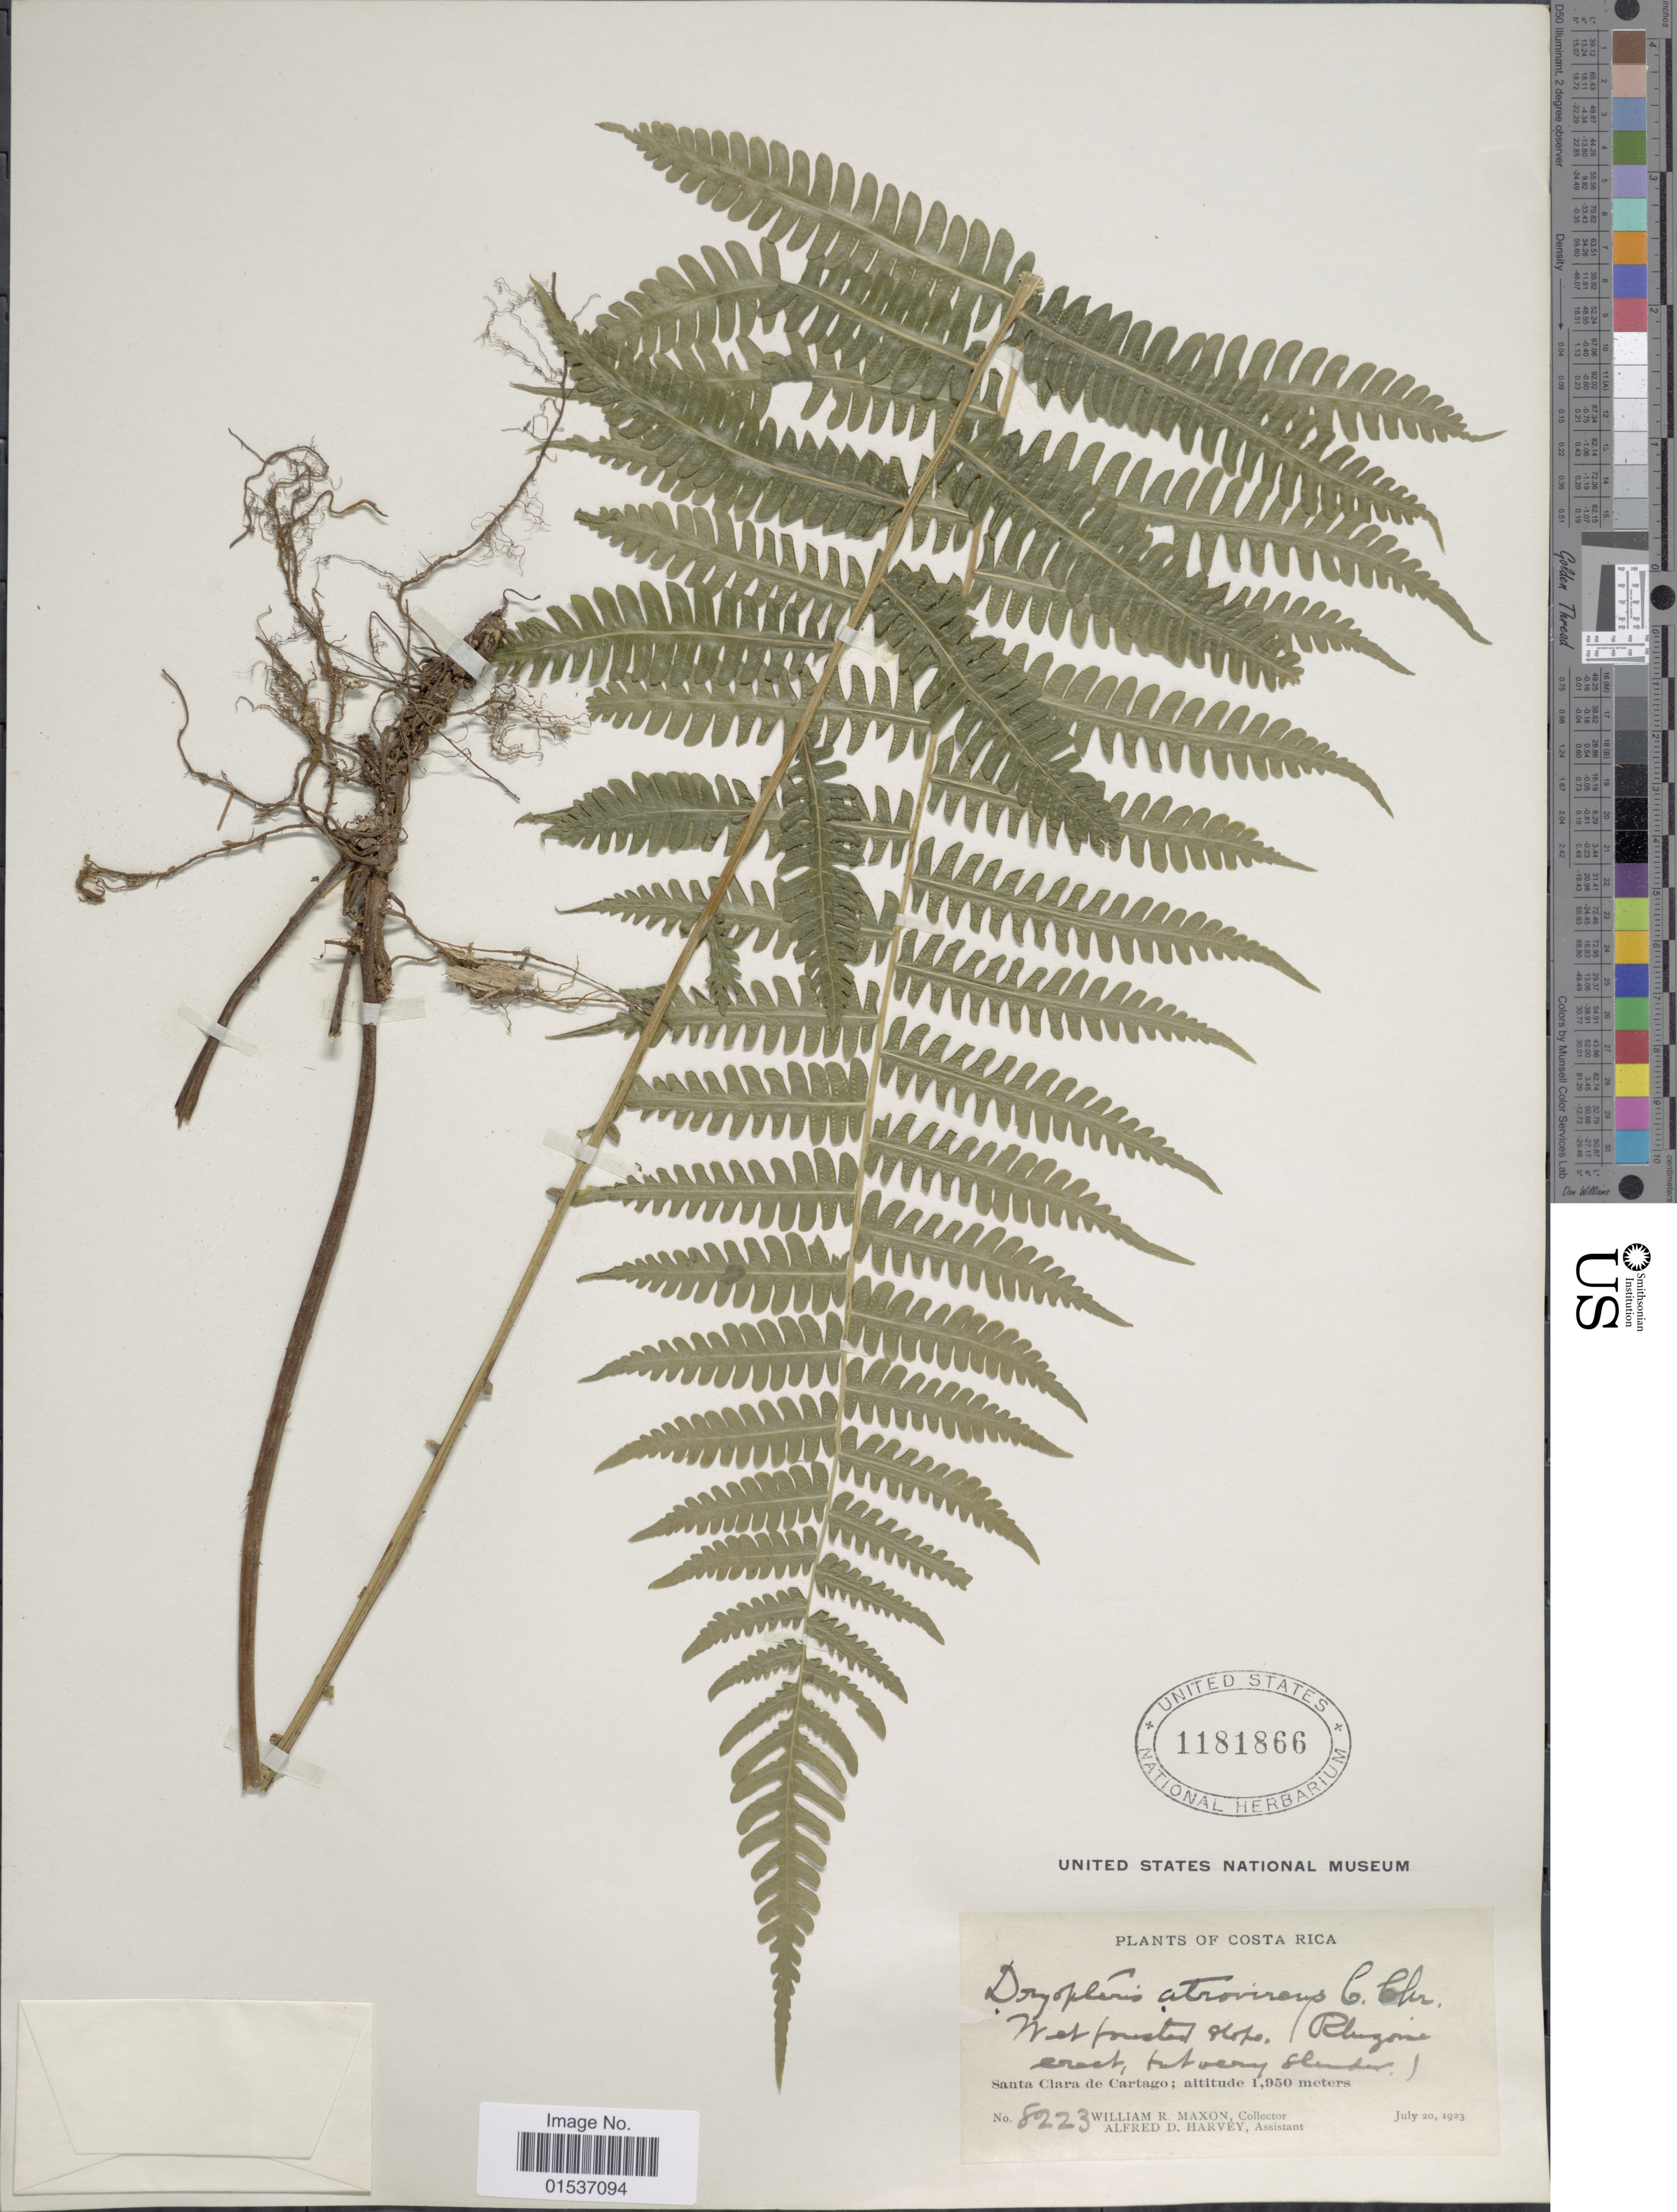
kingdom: Plantae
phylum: Tracheophyta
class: Polypodiopsida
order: Polypodiales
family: Thelypteridaceae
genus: Thelypteris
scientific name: Thelypteris atrovirens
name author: (C. Chr.) C.F. Reed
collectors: W. R. Maxon & A. D. Harvey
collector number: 8223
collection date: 1923-07-20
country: Costa Rica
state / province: Cartago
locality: Costa Rica Santa Clara de Cartago.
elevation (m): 1950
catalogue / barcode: US 1181866